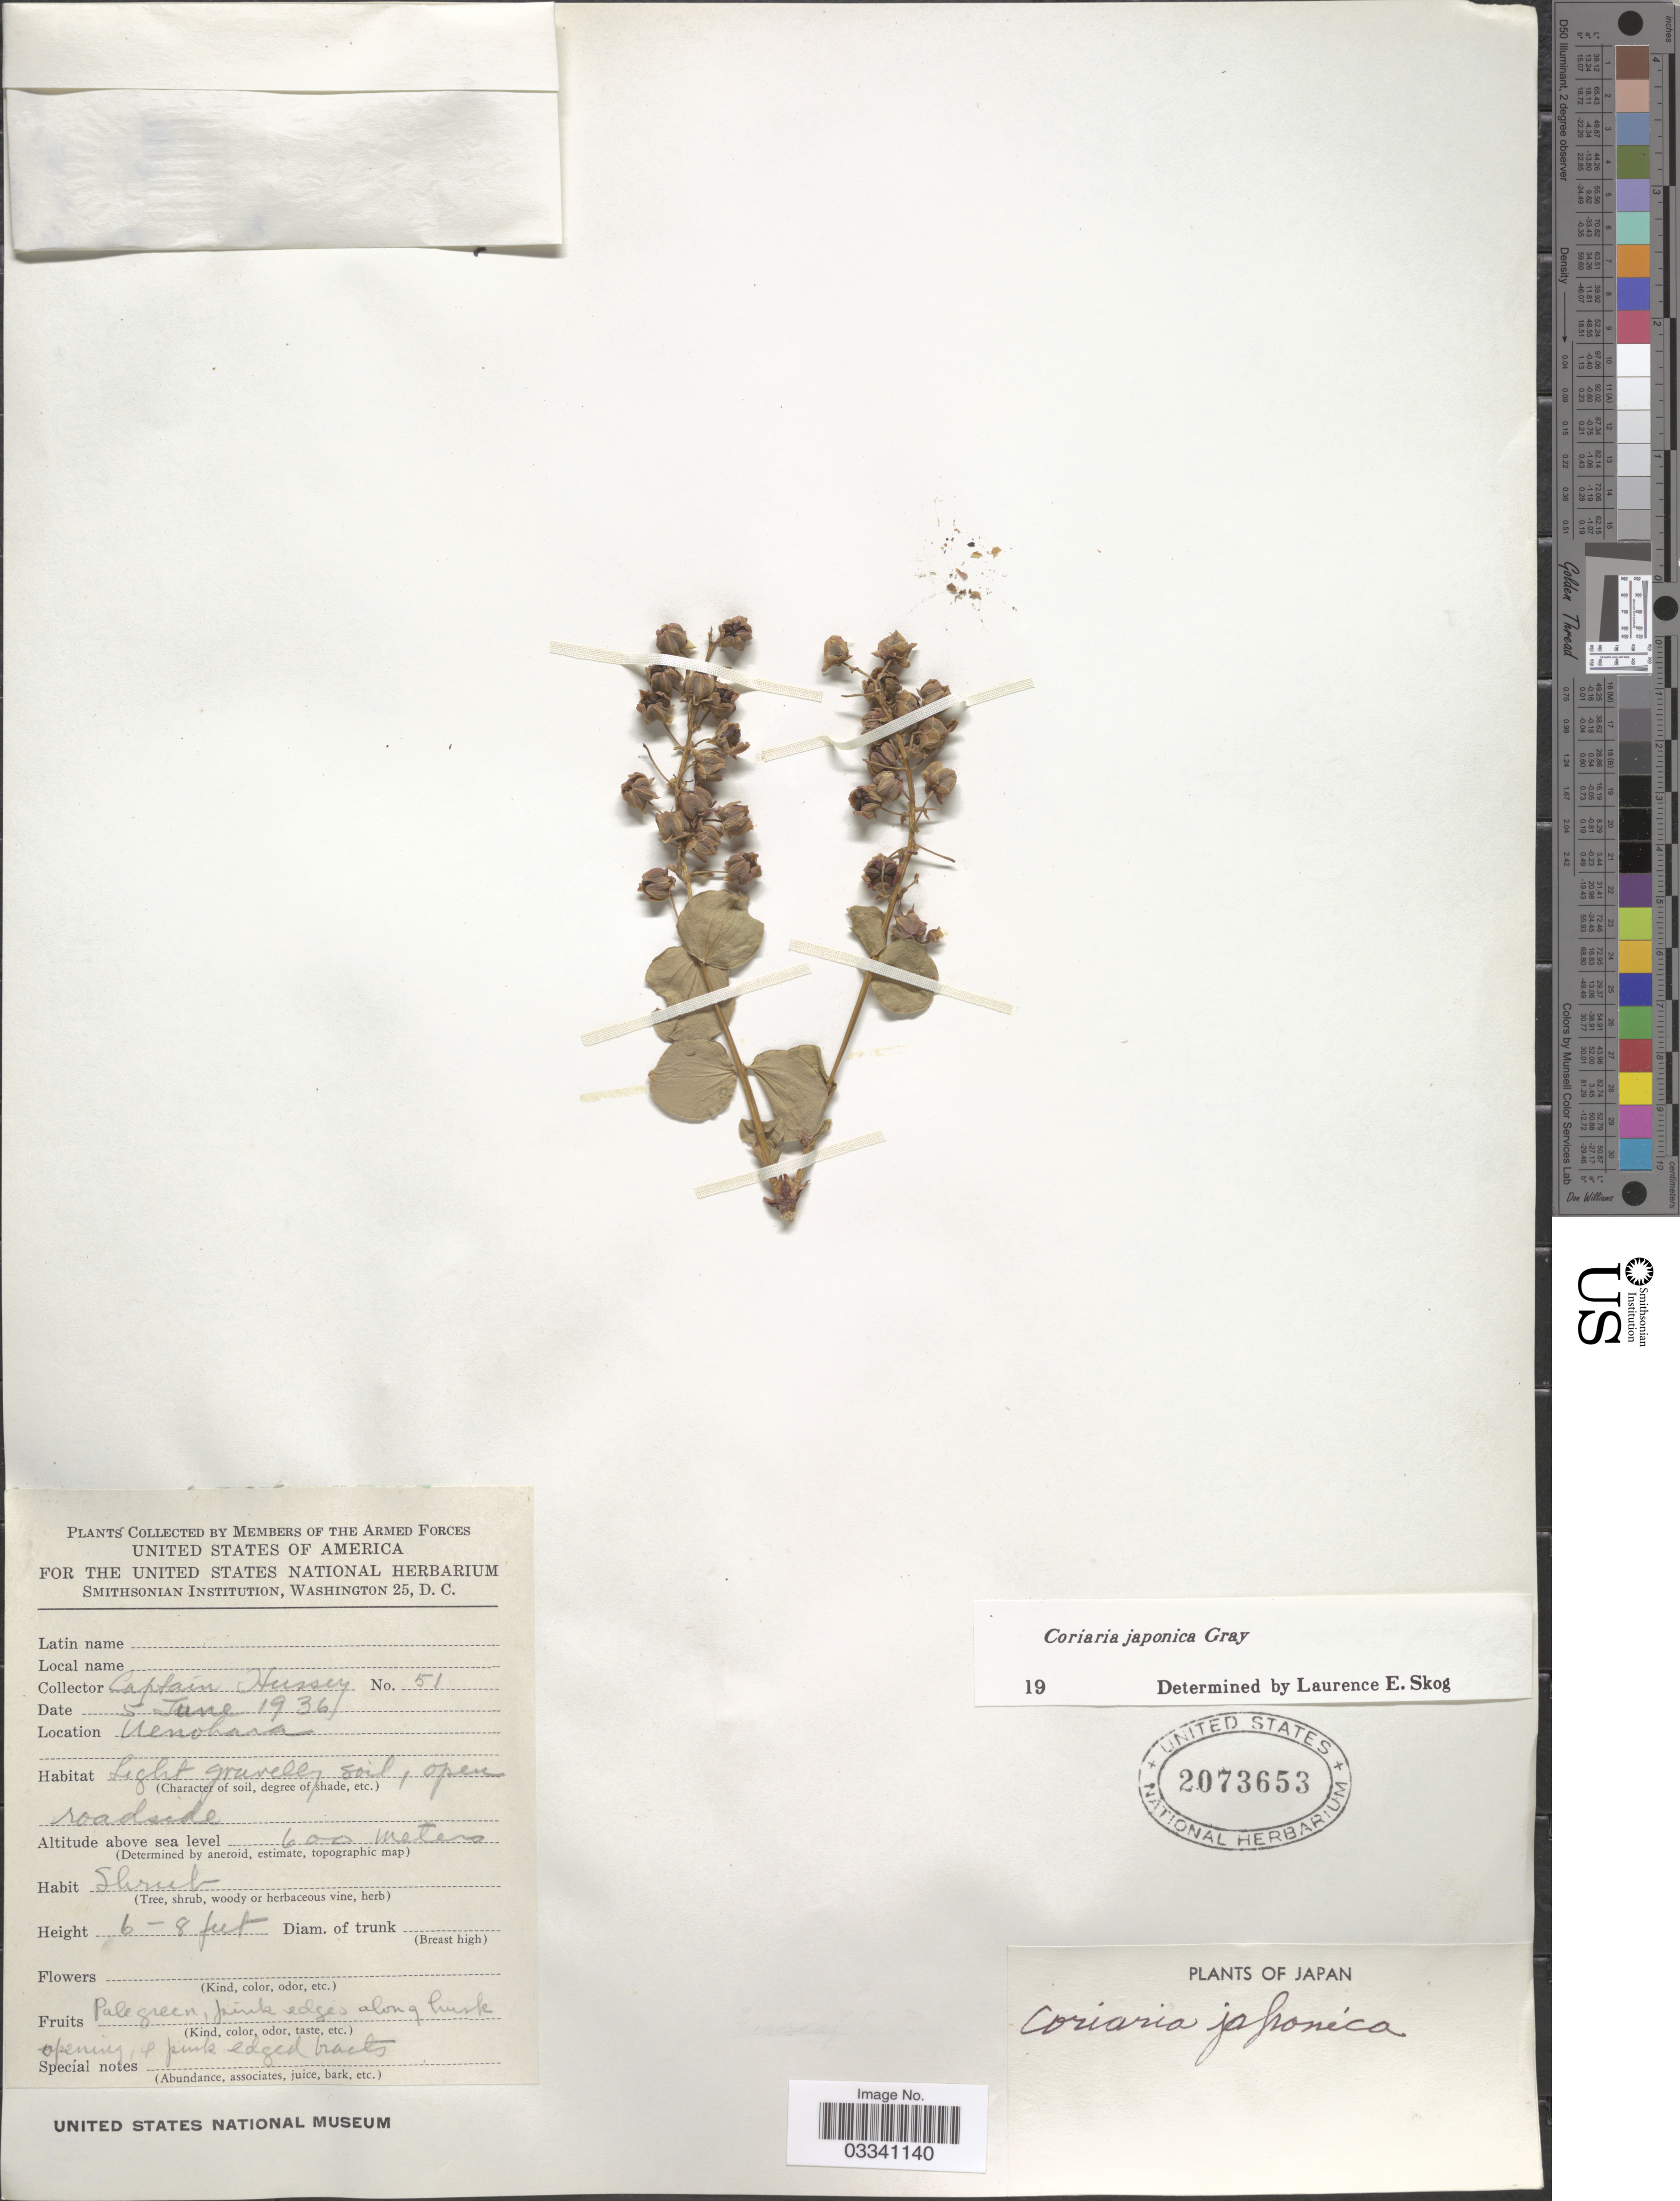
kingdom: Plantae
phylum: Tracheophyta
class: Magnoliopsida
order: Cucurbitales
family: Coriariaceae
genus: Coriaria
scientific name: Coriaria japonica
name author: A. Gray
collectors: Captain Hussey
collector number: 51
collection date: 1936-06-05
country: Japan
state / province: Yamanasi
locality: Uenohara.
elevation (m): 600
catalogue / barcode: US 2073653